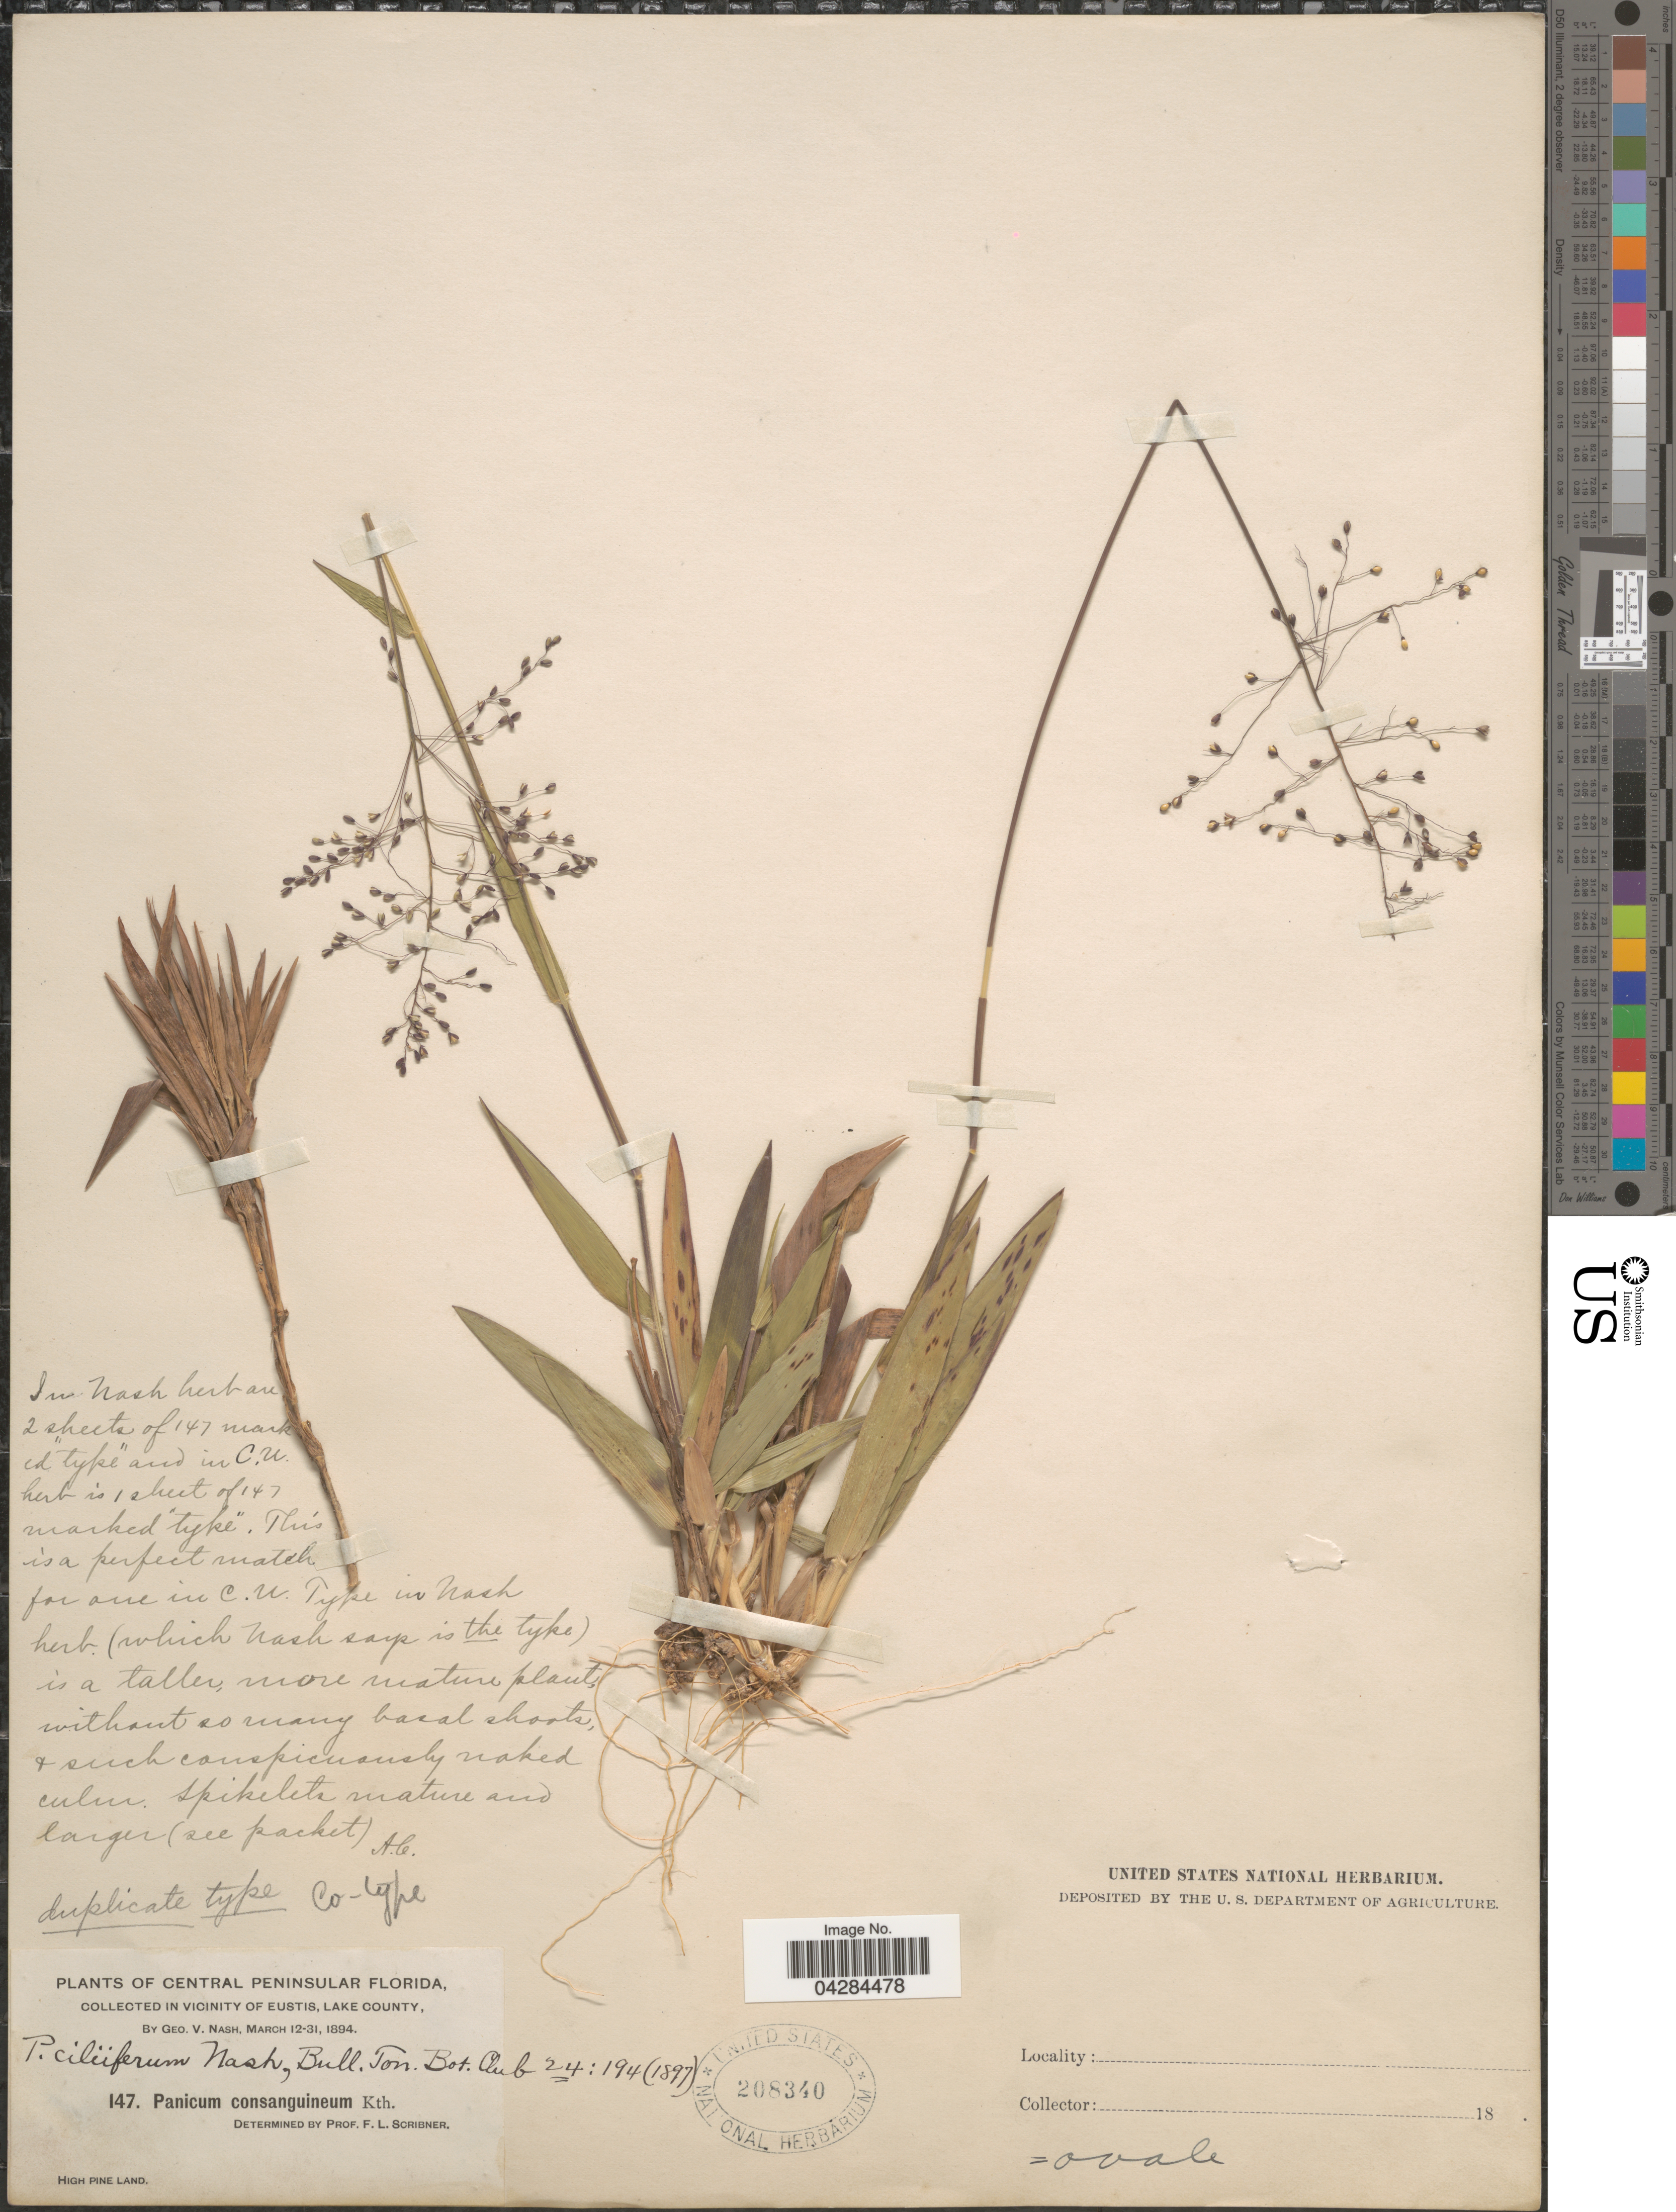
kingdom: Plantae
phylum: Tracheophyta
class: Liliopsida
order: Poales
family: Poaceae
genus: Dichanthelium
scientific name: Dichanthelium ovale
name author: (Elliott) Gould & C.A. Clark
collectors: G. V. Nash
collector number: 147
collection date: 1894-03-12/1894-03-31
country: United States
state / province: Florida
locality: Central Peninsular Florida, in vicinity of Eustis, Lake County. High Pine Land.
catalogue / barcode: US 208340